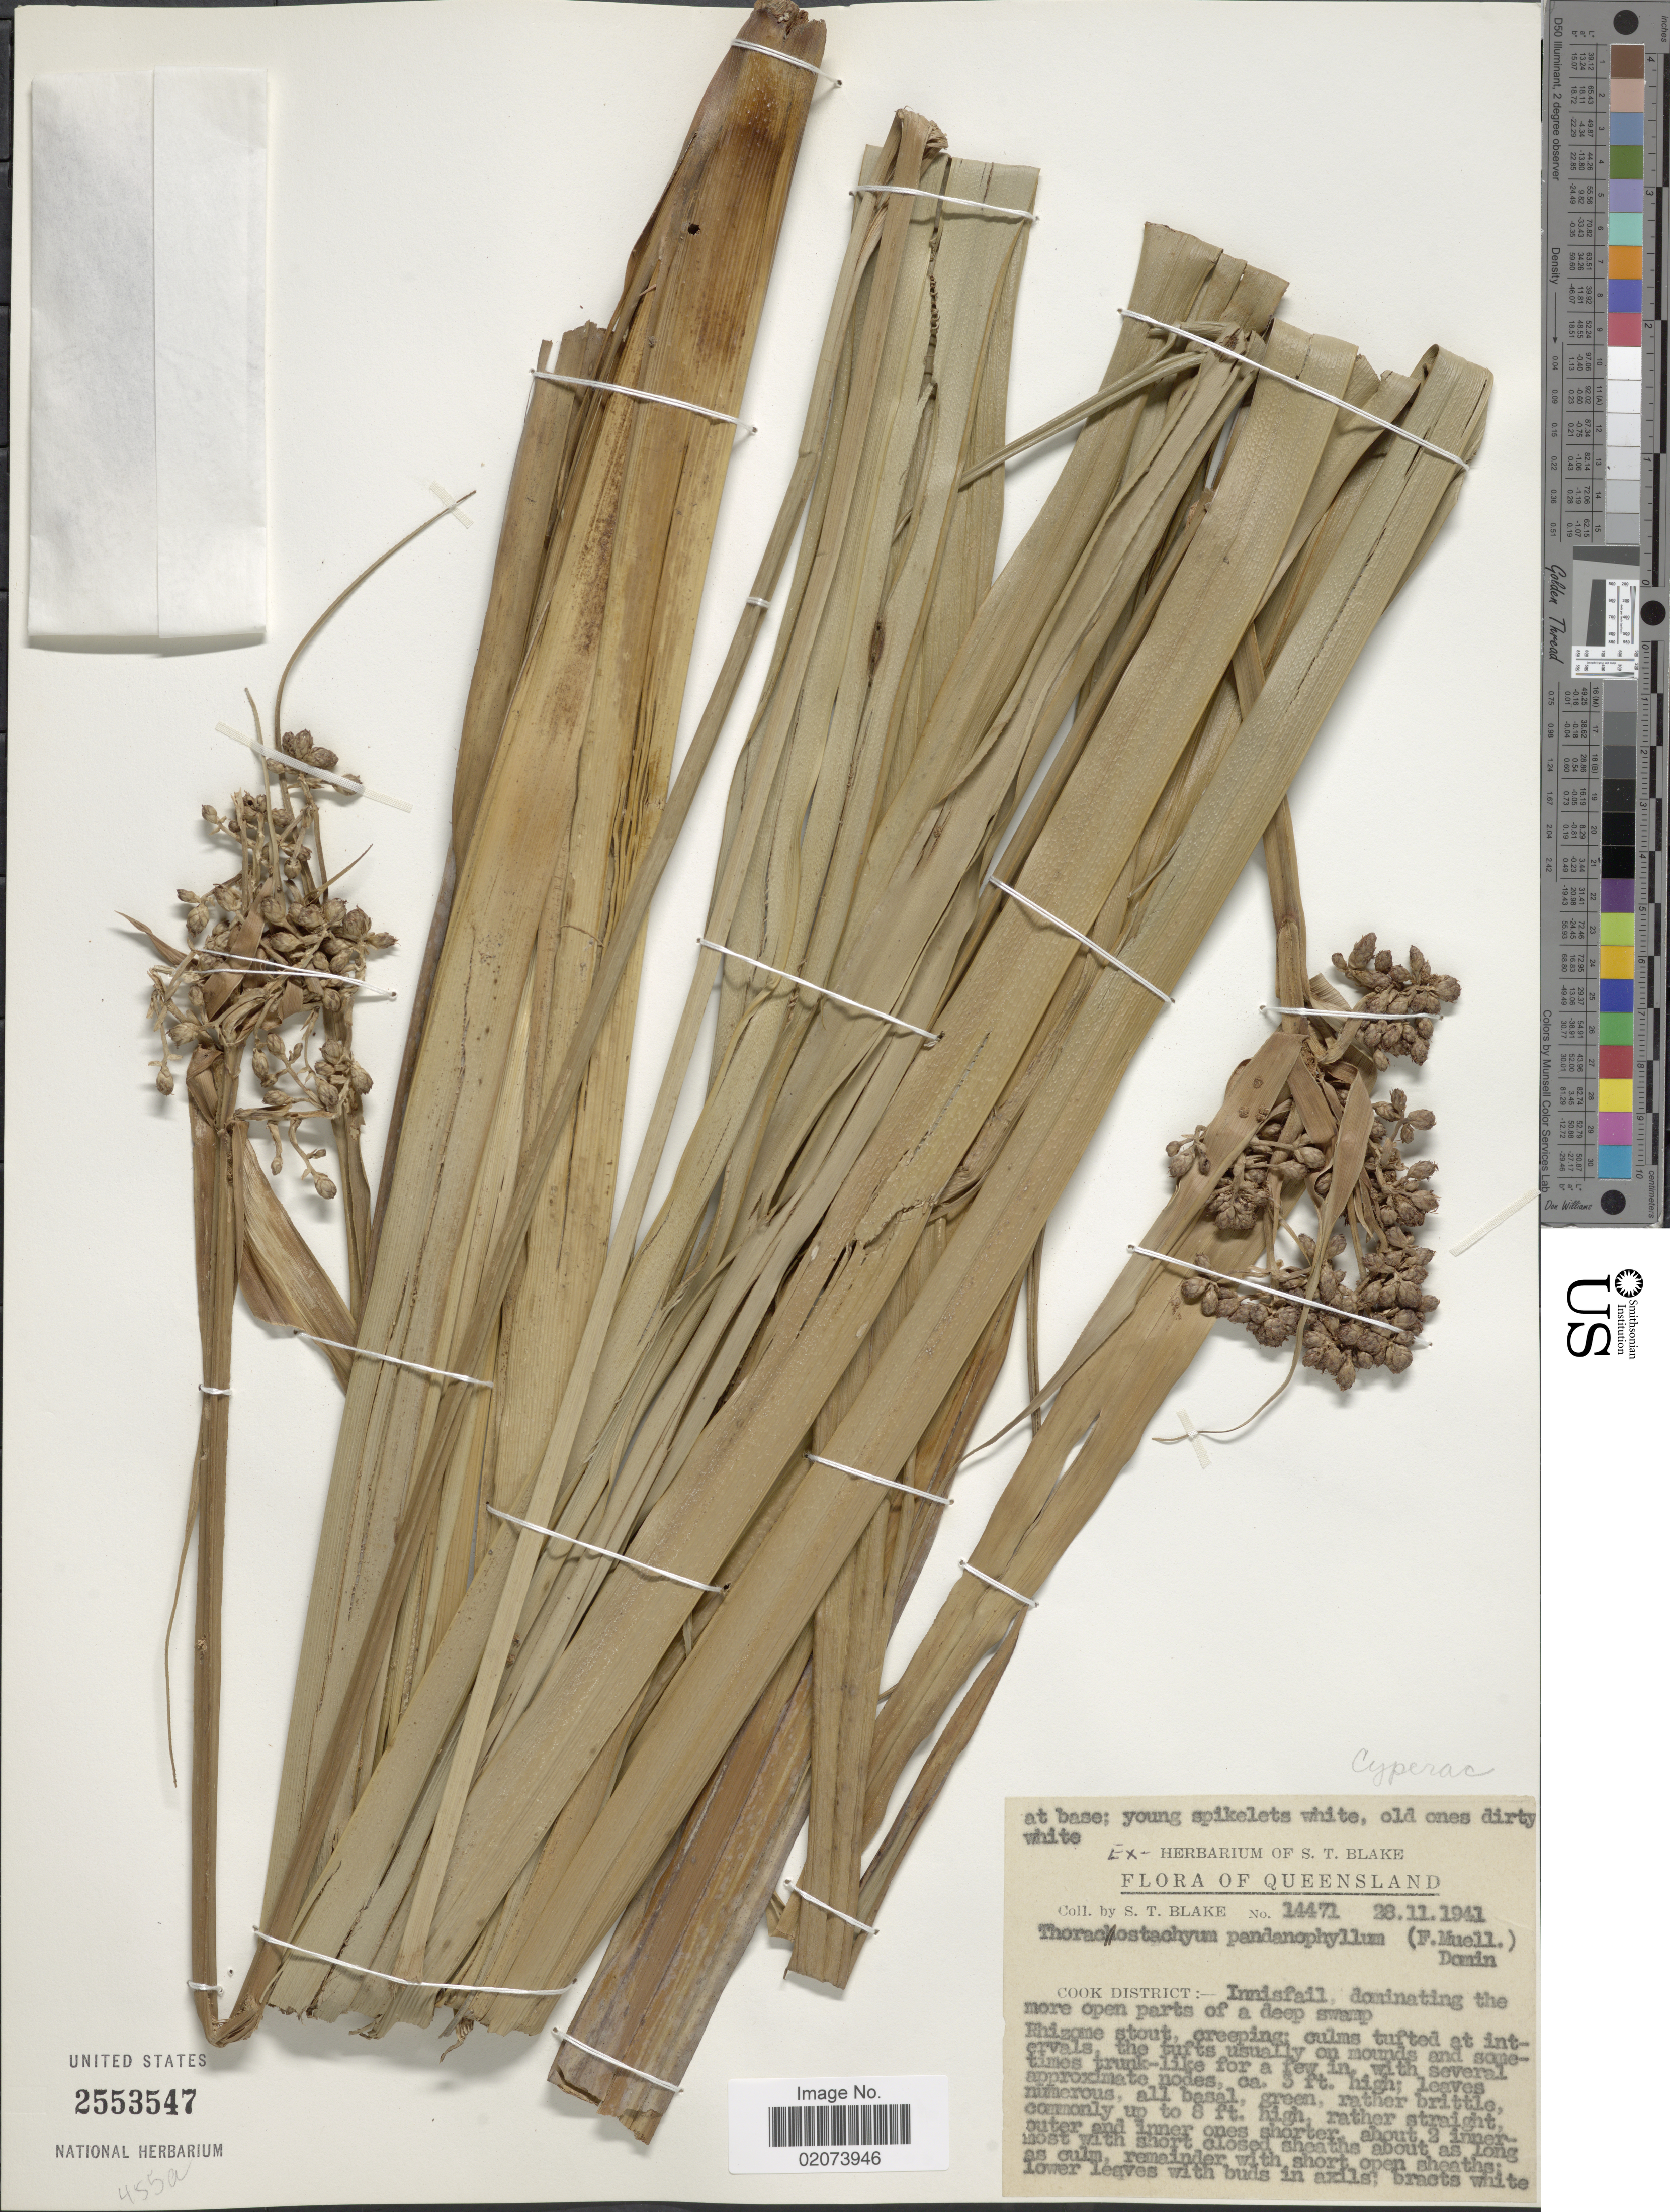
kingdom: Plantae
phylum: Tracheophyta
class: Liliopsida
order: Poales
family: Cyperaceae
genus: Mapania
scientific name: Mapania sumatrana subsp. pandanophylla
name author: (F. Muell.) D.A. Simpson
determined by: Simpson, D. A.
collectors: S. T. Blake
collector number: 14471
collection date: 1941-11-28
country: Australia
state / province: Queensland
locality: Cook District, Innisfail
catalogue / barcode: US 2553547